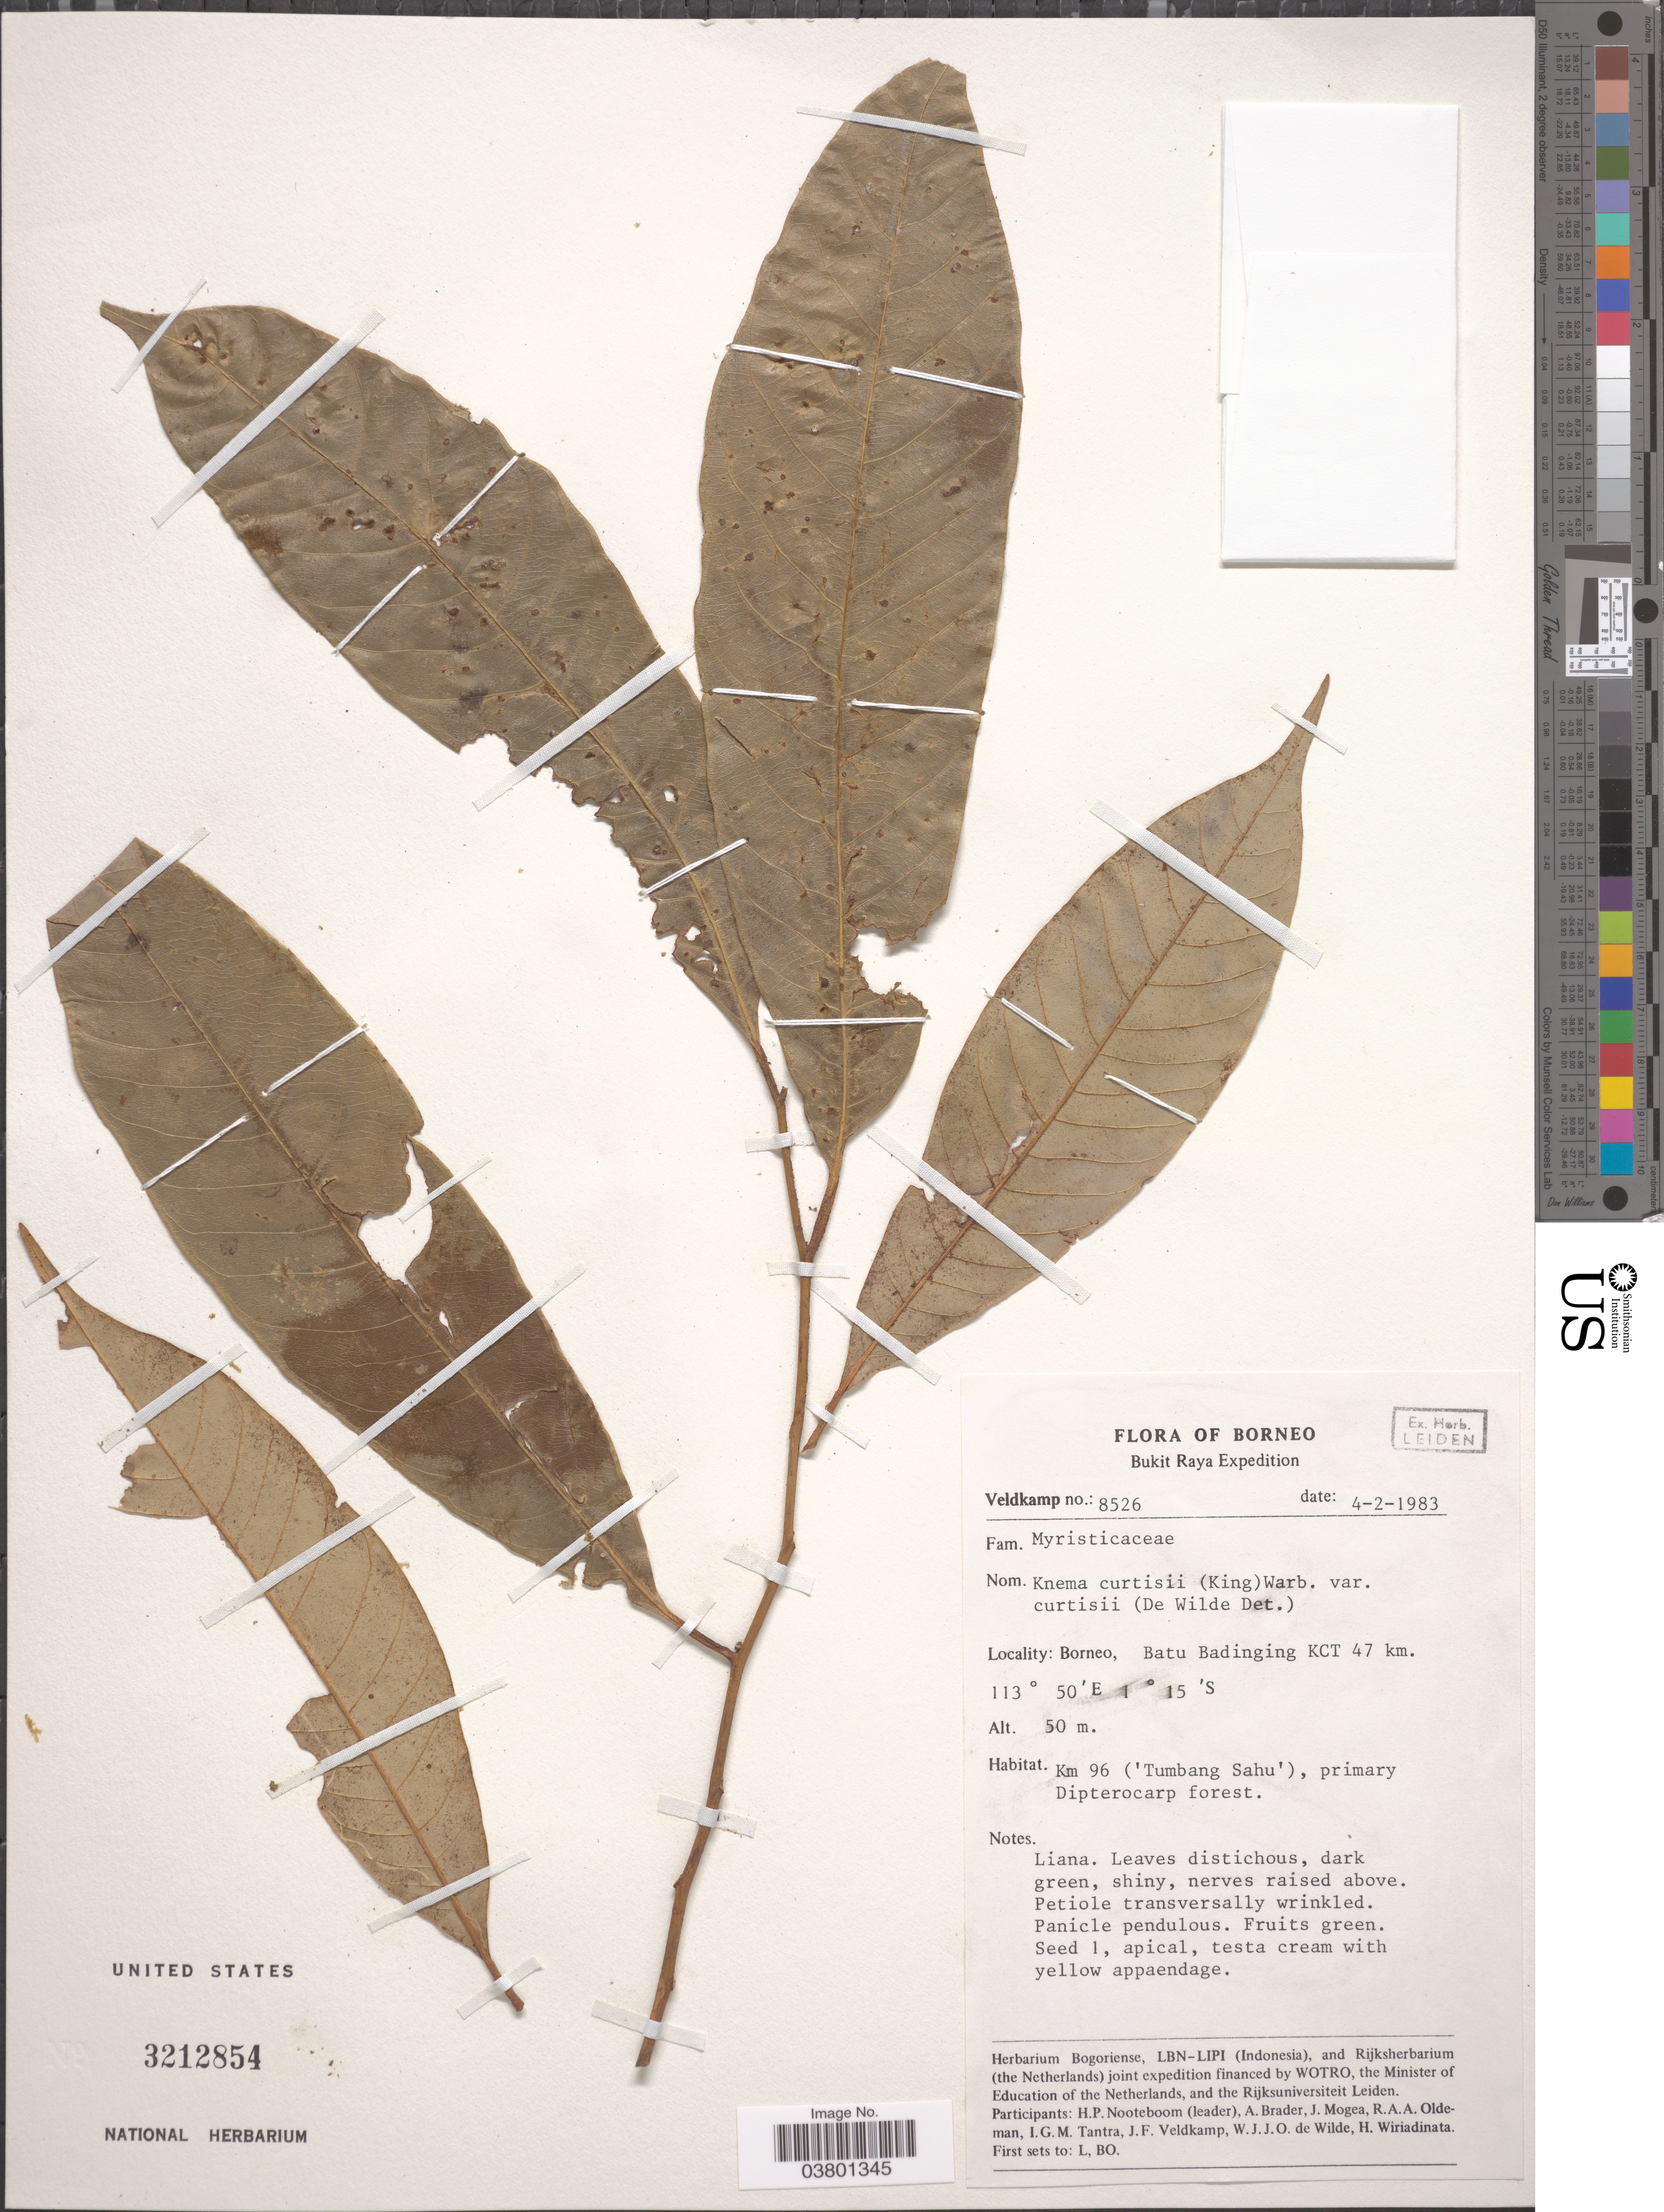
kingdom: Plantae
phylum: Tracheophyta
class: Magnoliopsida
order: Magnoliales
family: Myristicaceae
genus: Knema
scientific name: Knema curtisii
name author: Warb.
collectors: J. F. Veldkamp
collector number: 8526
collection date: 1983-02-04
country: Indonesia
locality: Borneo. Batu Badinging KCT 47 km. Km 96 ('Tumbang Sahu').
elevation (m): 50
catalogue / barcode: US 3212854